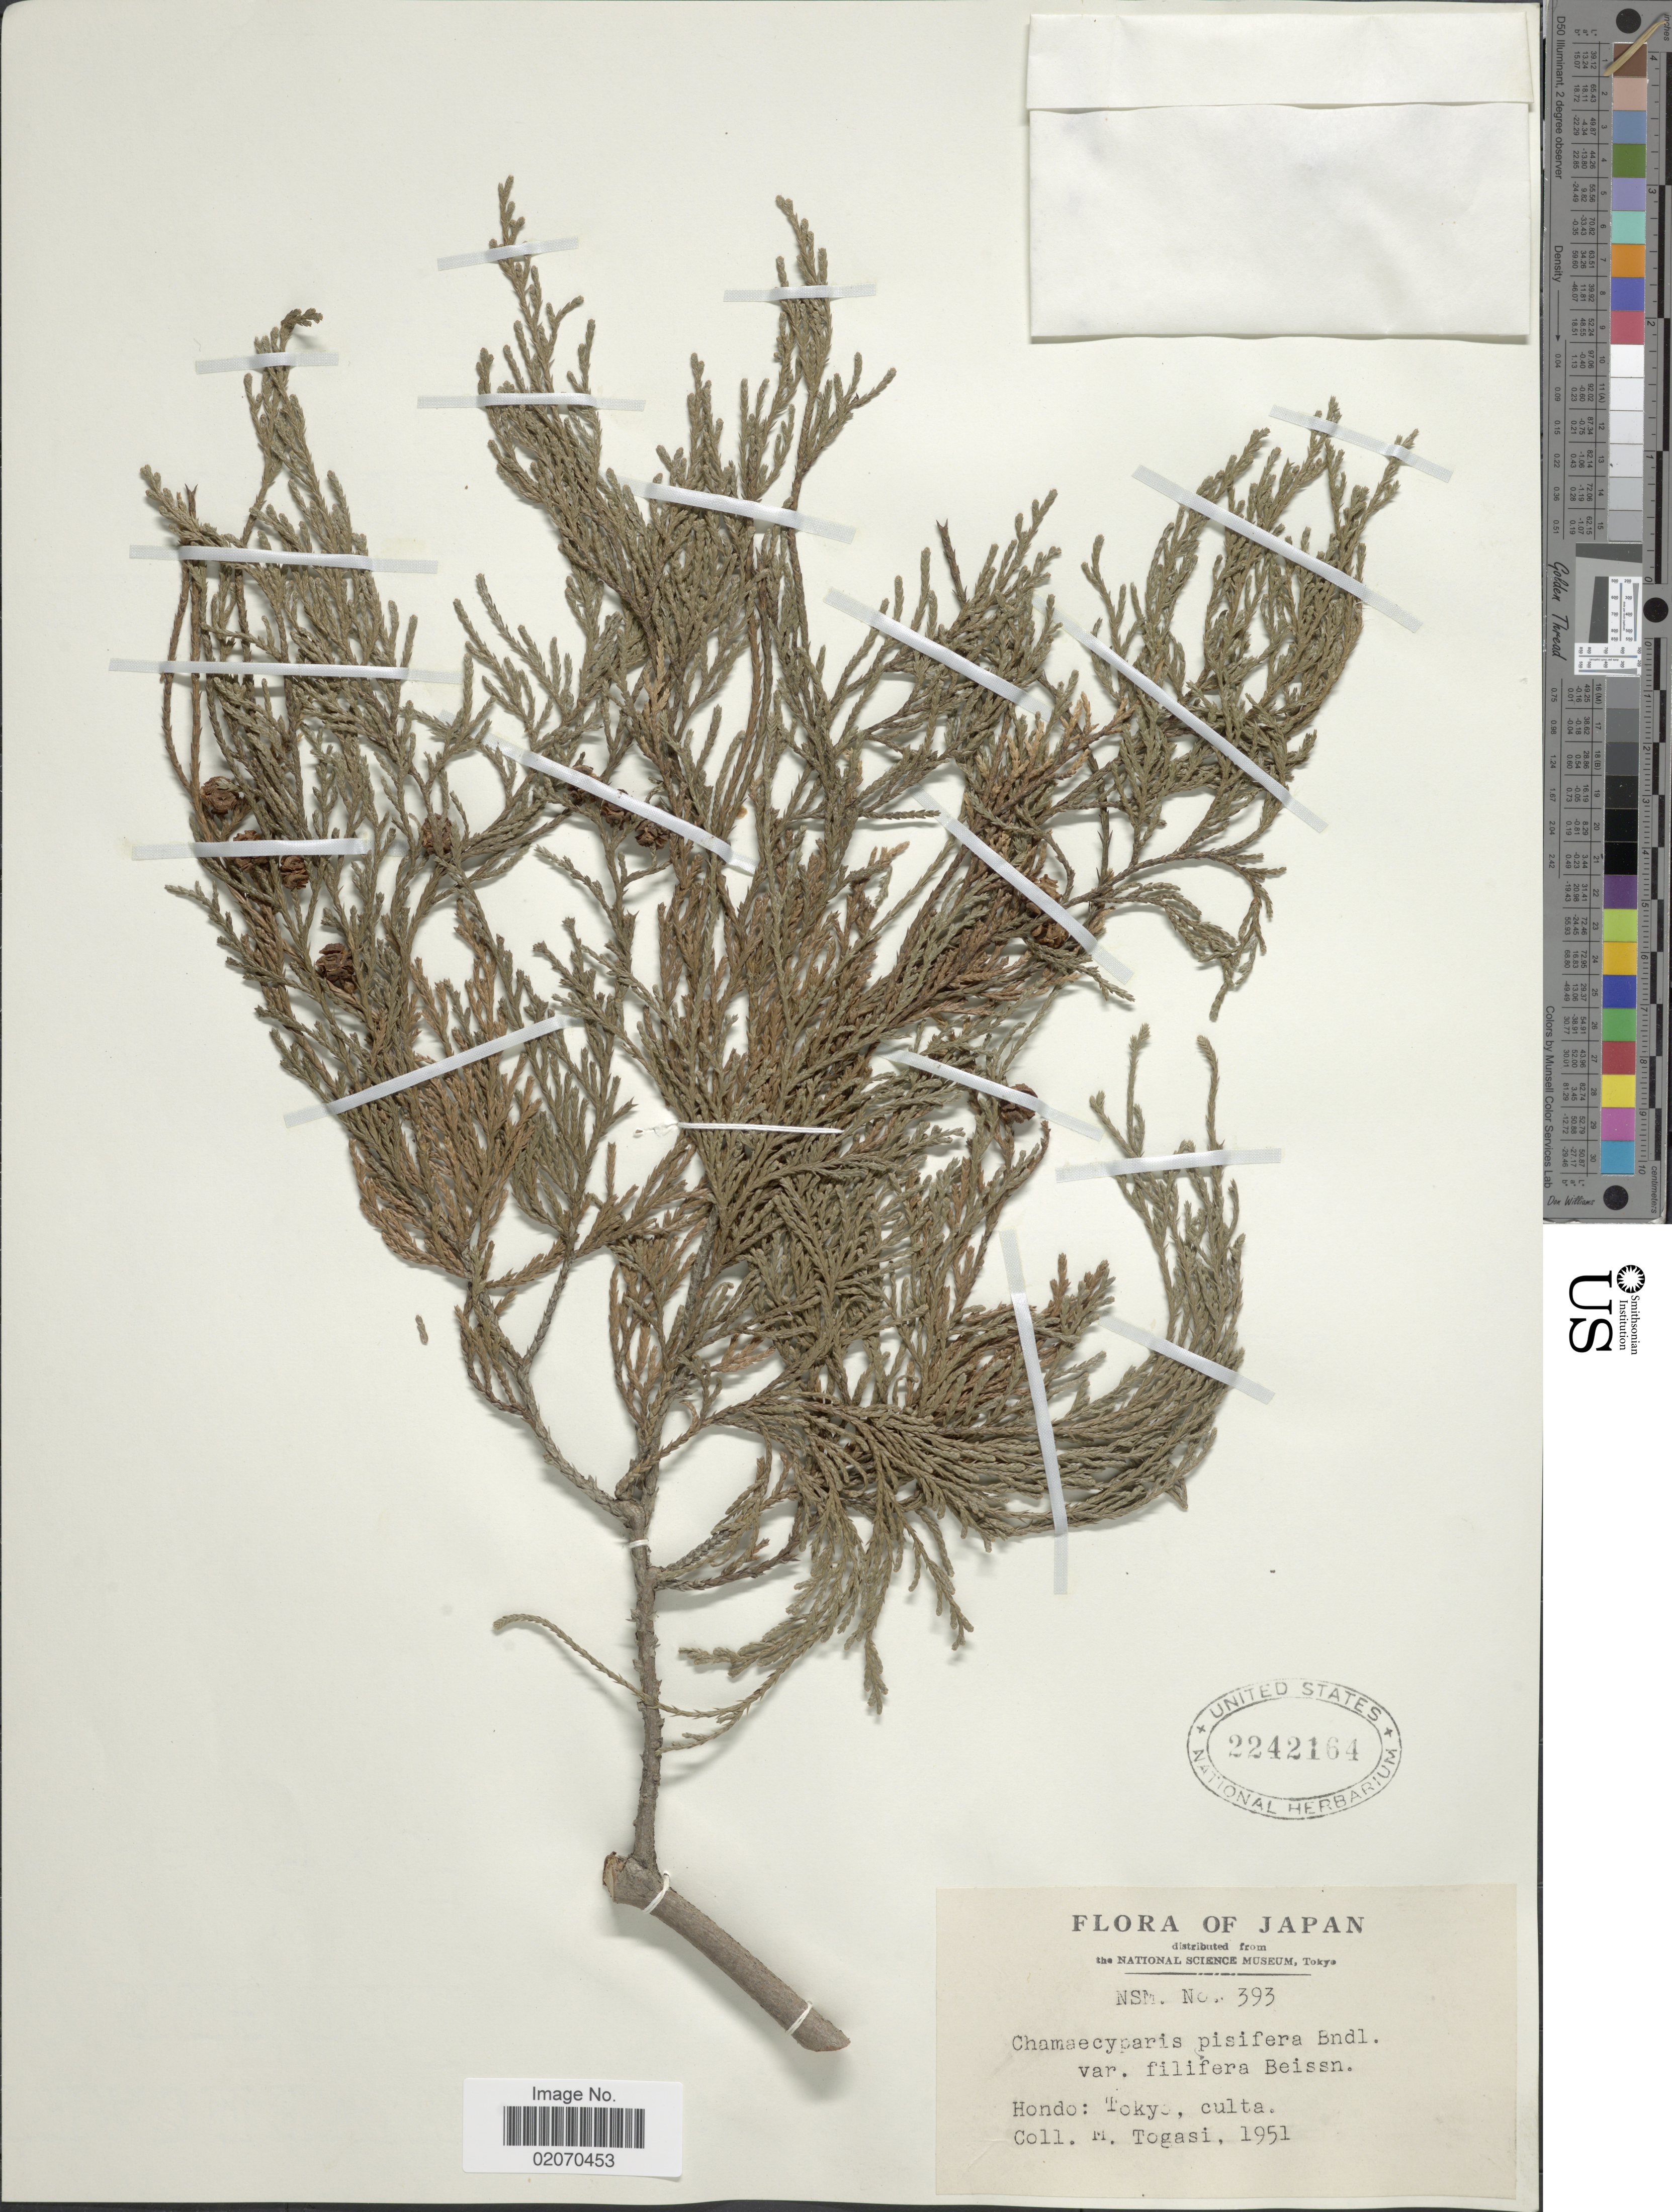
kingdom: Plantae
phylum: Tracheophyta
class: Pinopsida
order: Pinales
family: Cupressaceae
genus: Chamaecyparis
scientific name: Chamaecyparis pisifera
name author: (Siebold & Zucc.) Endl.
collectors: M. Togasi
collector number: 393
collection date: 1951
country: Japan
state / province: Tokyo, Federal City of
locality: Hondo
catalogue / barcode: US 2242164